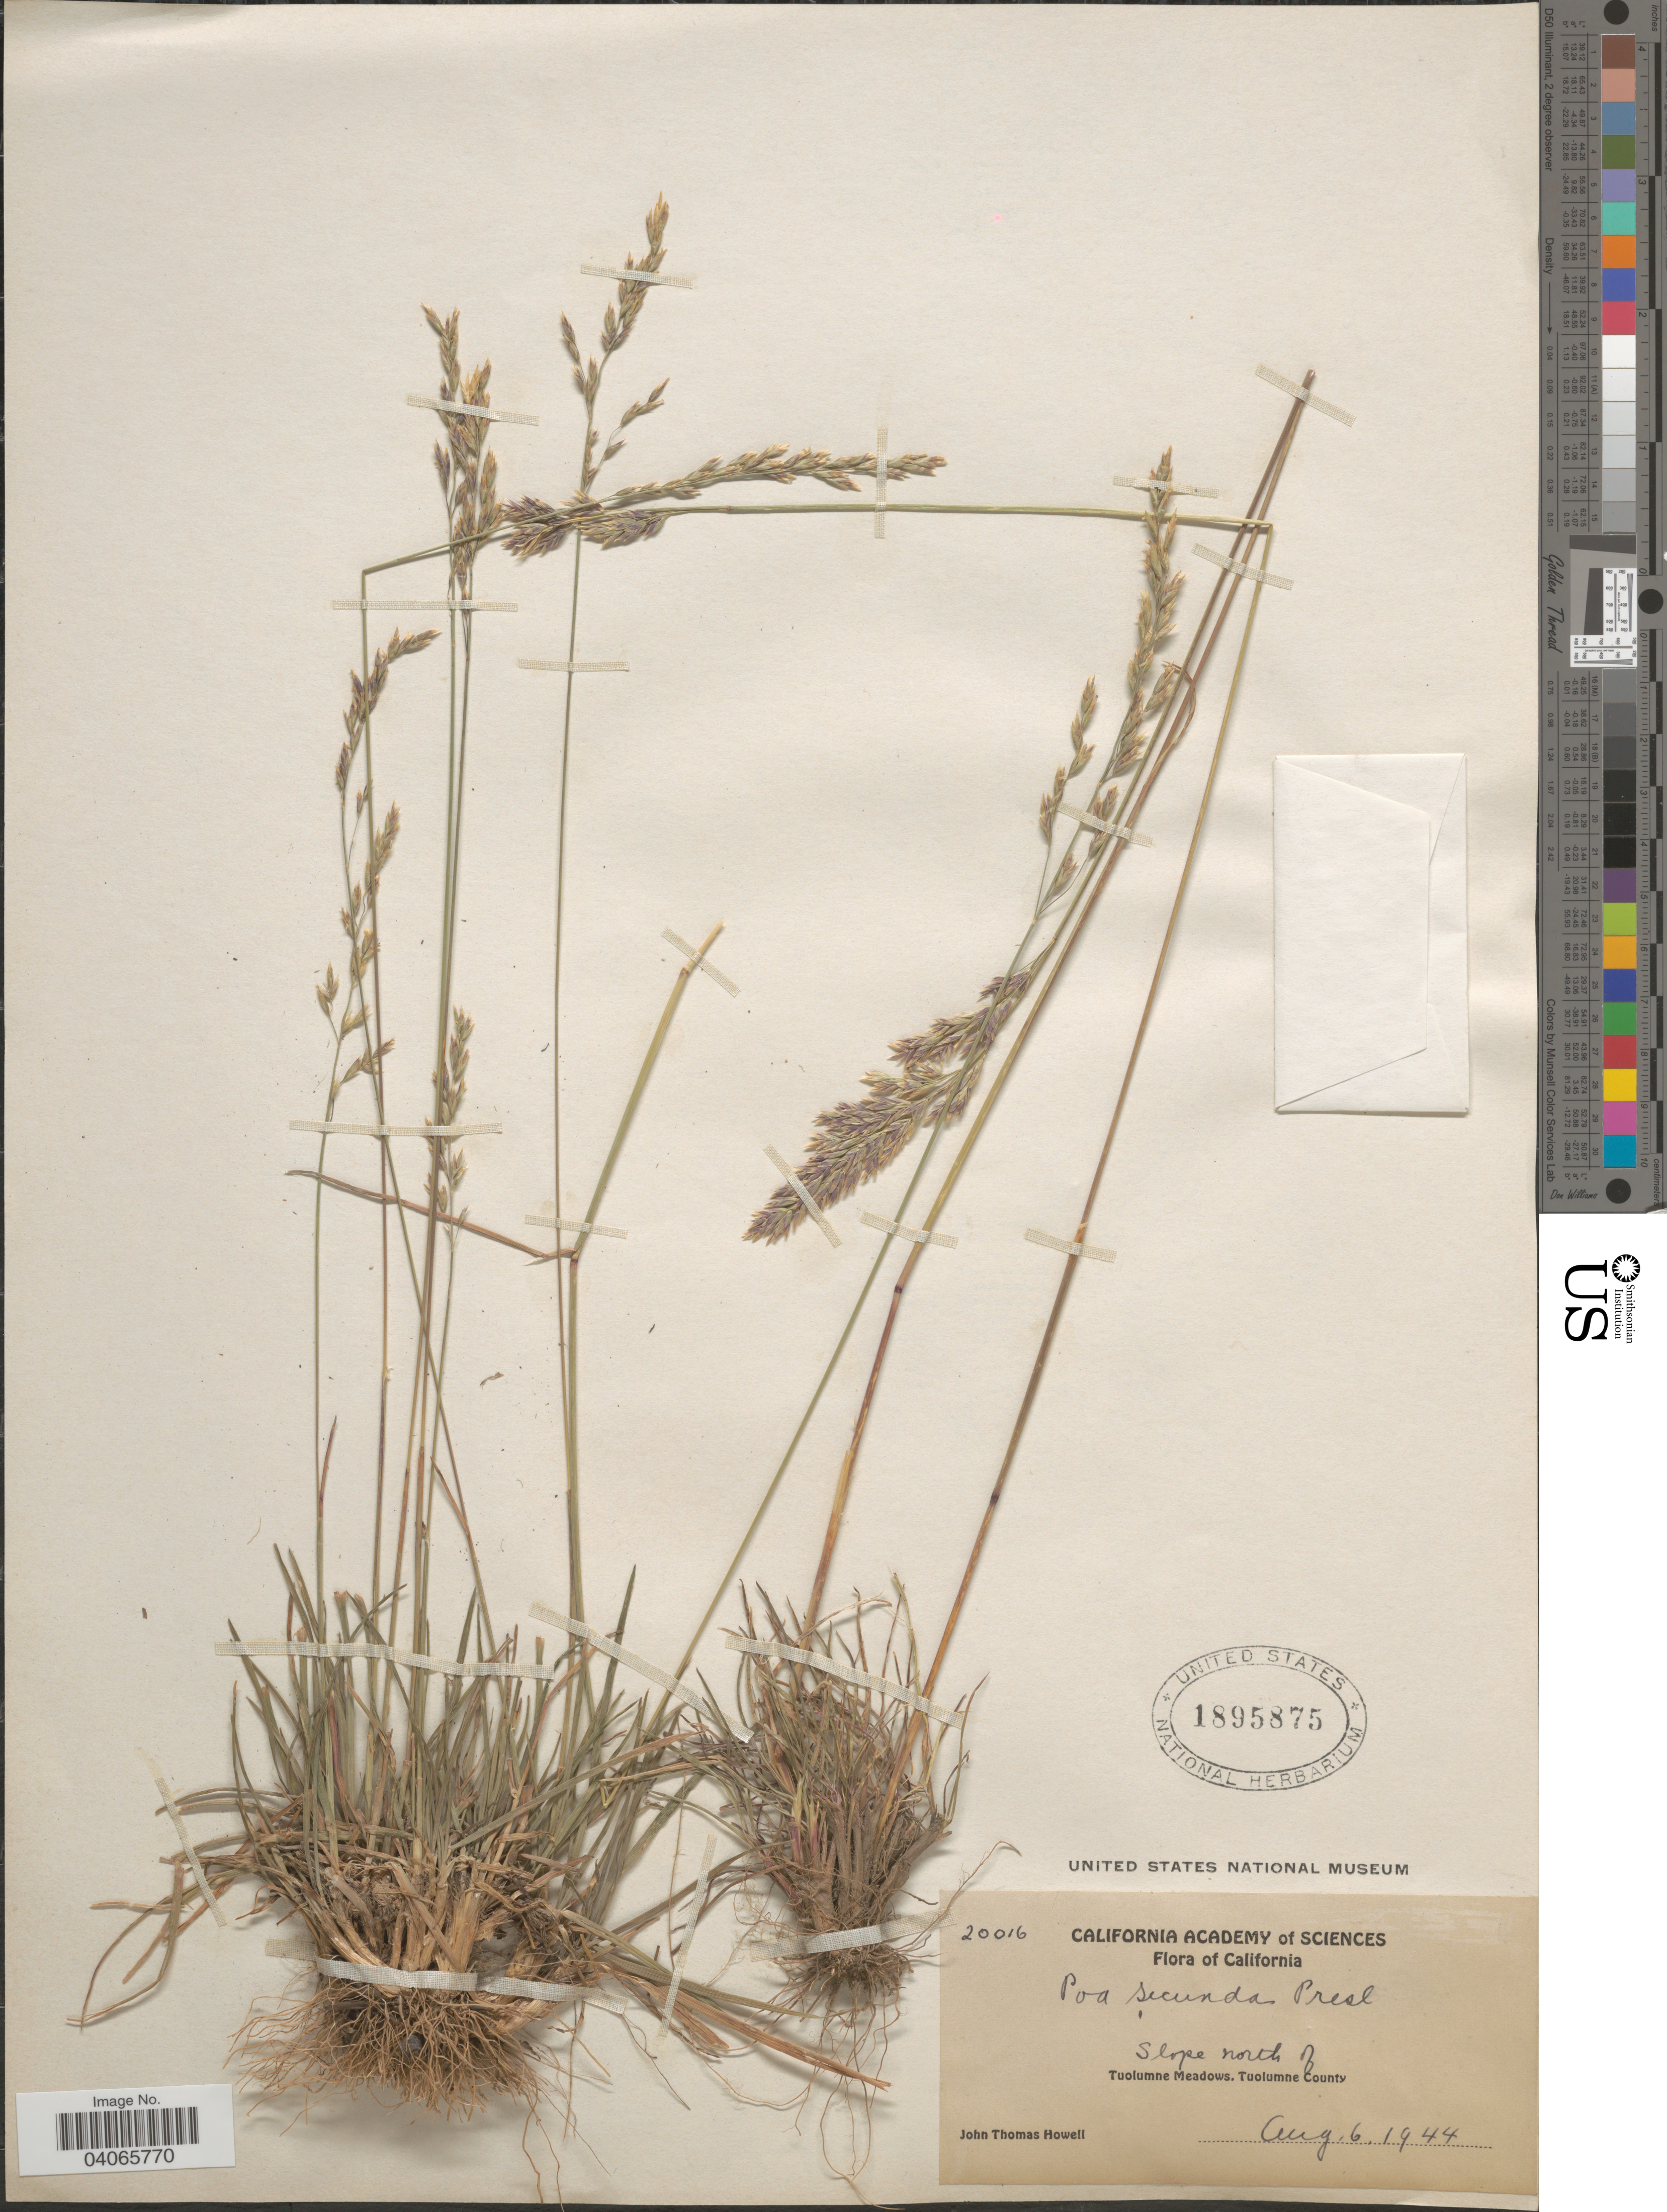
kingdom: Plantae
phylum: Tracheophyta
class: Liliopsida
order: Poales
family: Poaceae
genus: Poa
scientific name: Poa secunda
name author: J. Presl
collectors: J. T. Howell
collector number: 20016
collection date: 1944-08-06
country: United States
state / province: California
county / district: Tuolumne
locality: Slope north of Tuolumne Meadows, Tuolumne County.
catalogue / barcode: US 1895875